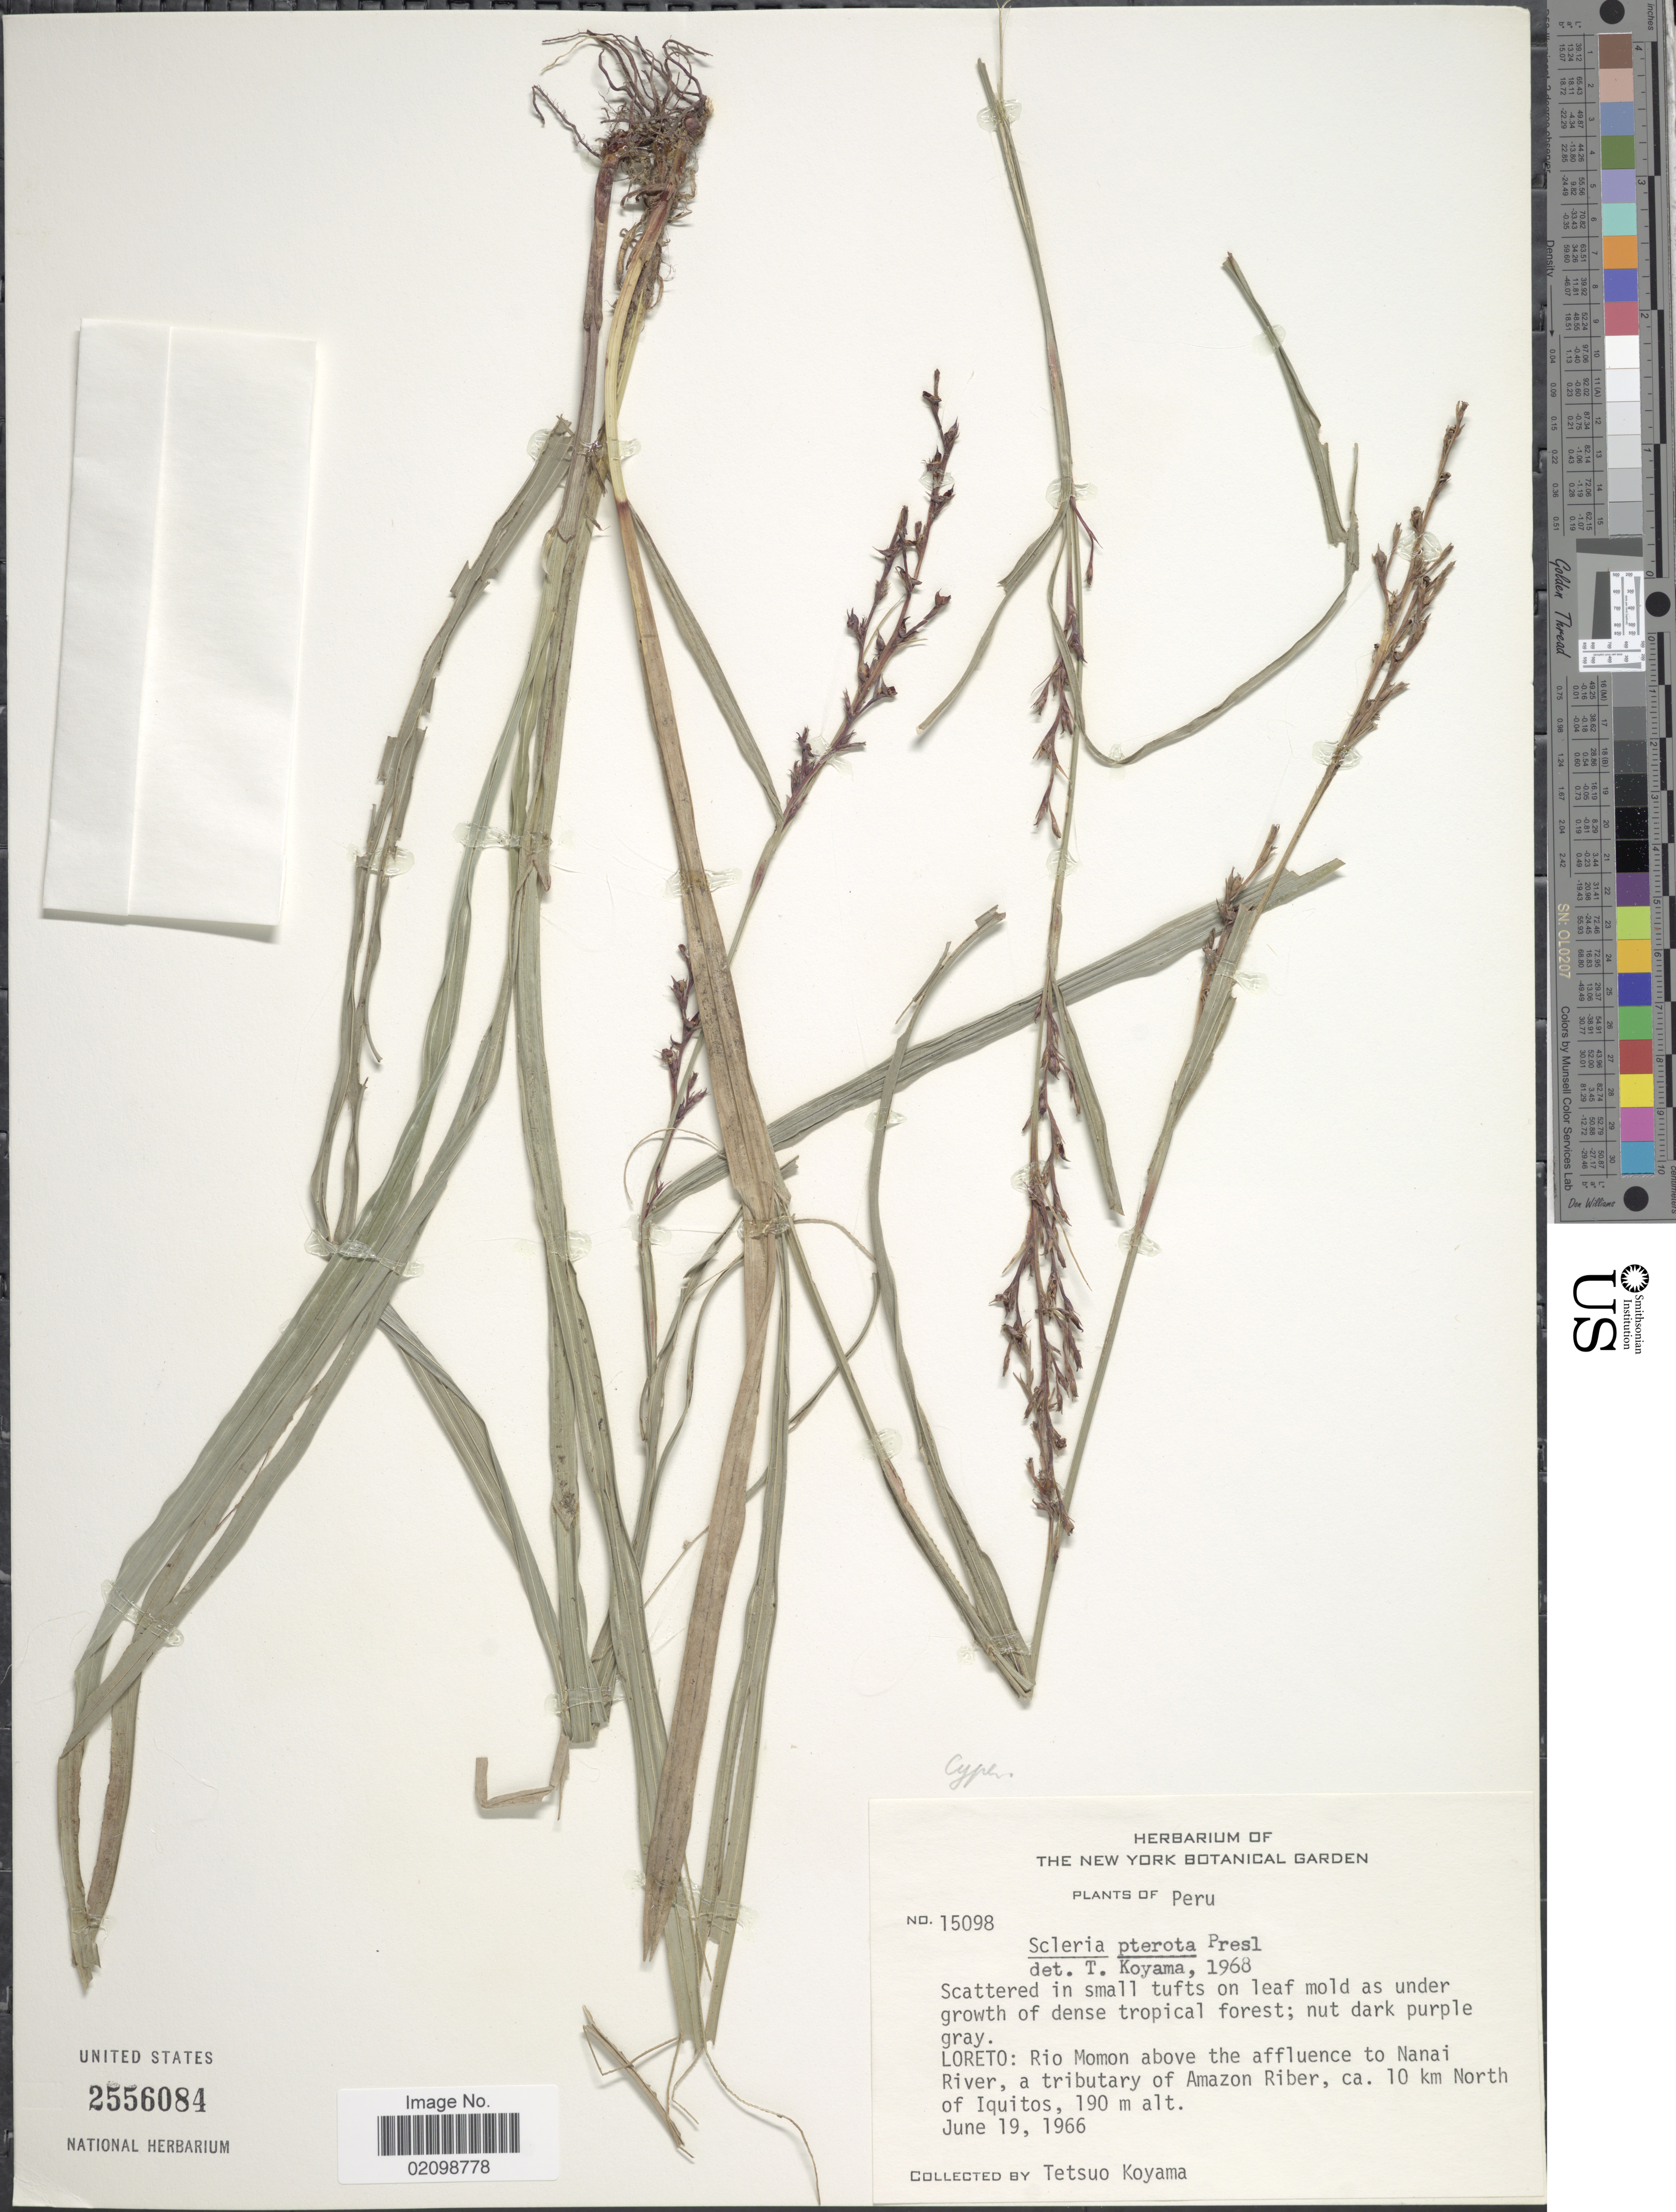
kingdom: Plantae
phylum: Tracheophyta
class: Liliopsida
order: Poales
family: Cyperaceae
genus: Scleria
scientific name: Scleria gaertneri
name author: Raddi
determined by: Strong, Mark T., (BOT), Smithsonian Institution - National Museum of Natural History (UNITED STATES)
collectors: T. Koyama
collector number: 15098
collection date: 1966-06-19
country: Peru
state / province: Loreto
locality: Loreto: Rio Momon above the affluence to Nanai River, a tributary of Amazon River, ca, 10 km North of Iquitos.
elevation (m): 190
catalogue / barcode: US 2556084